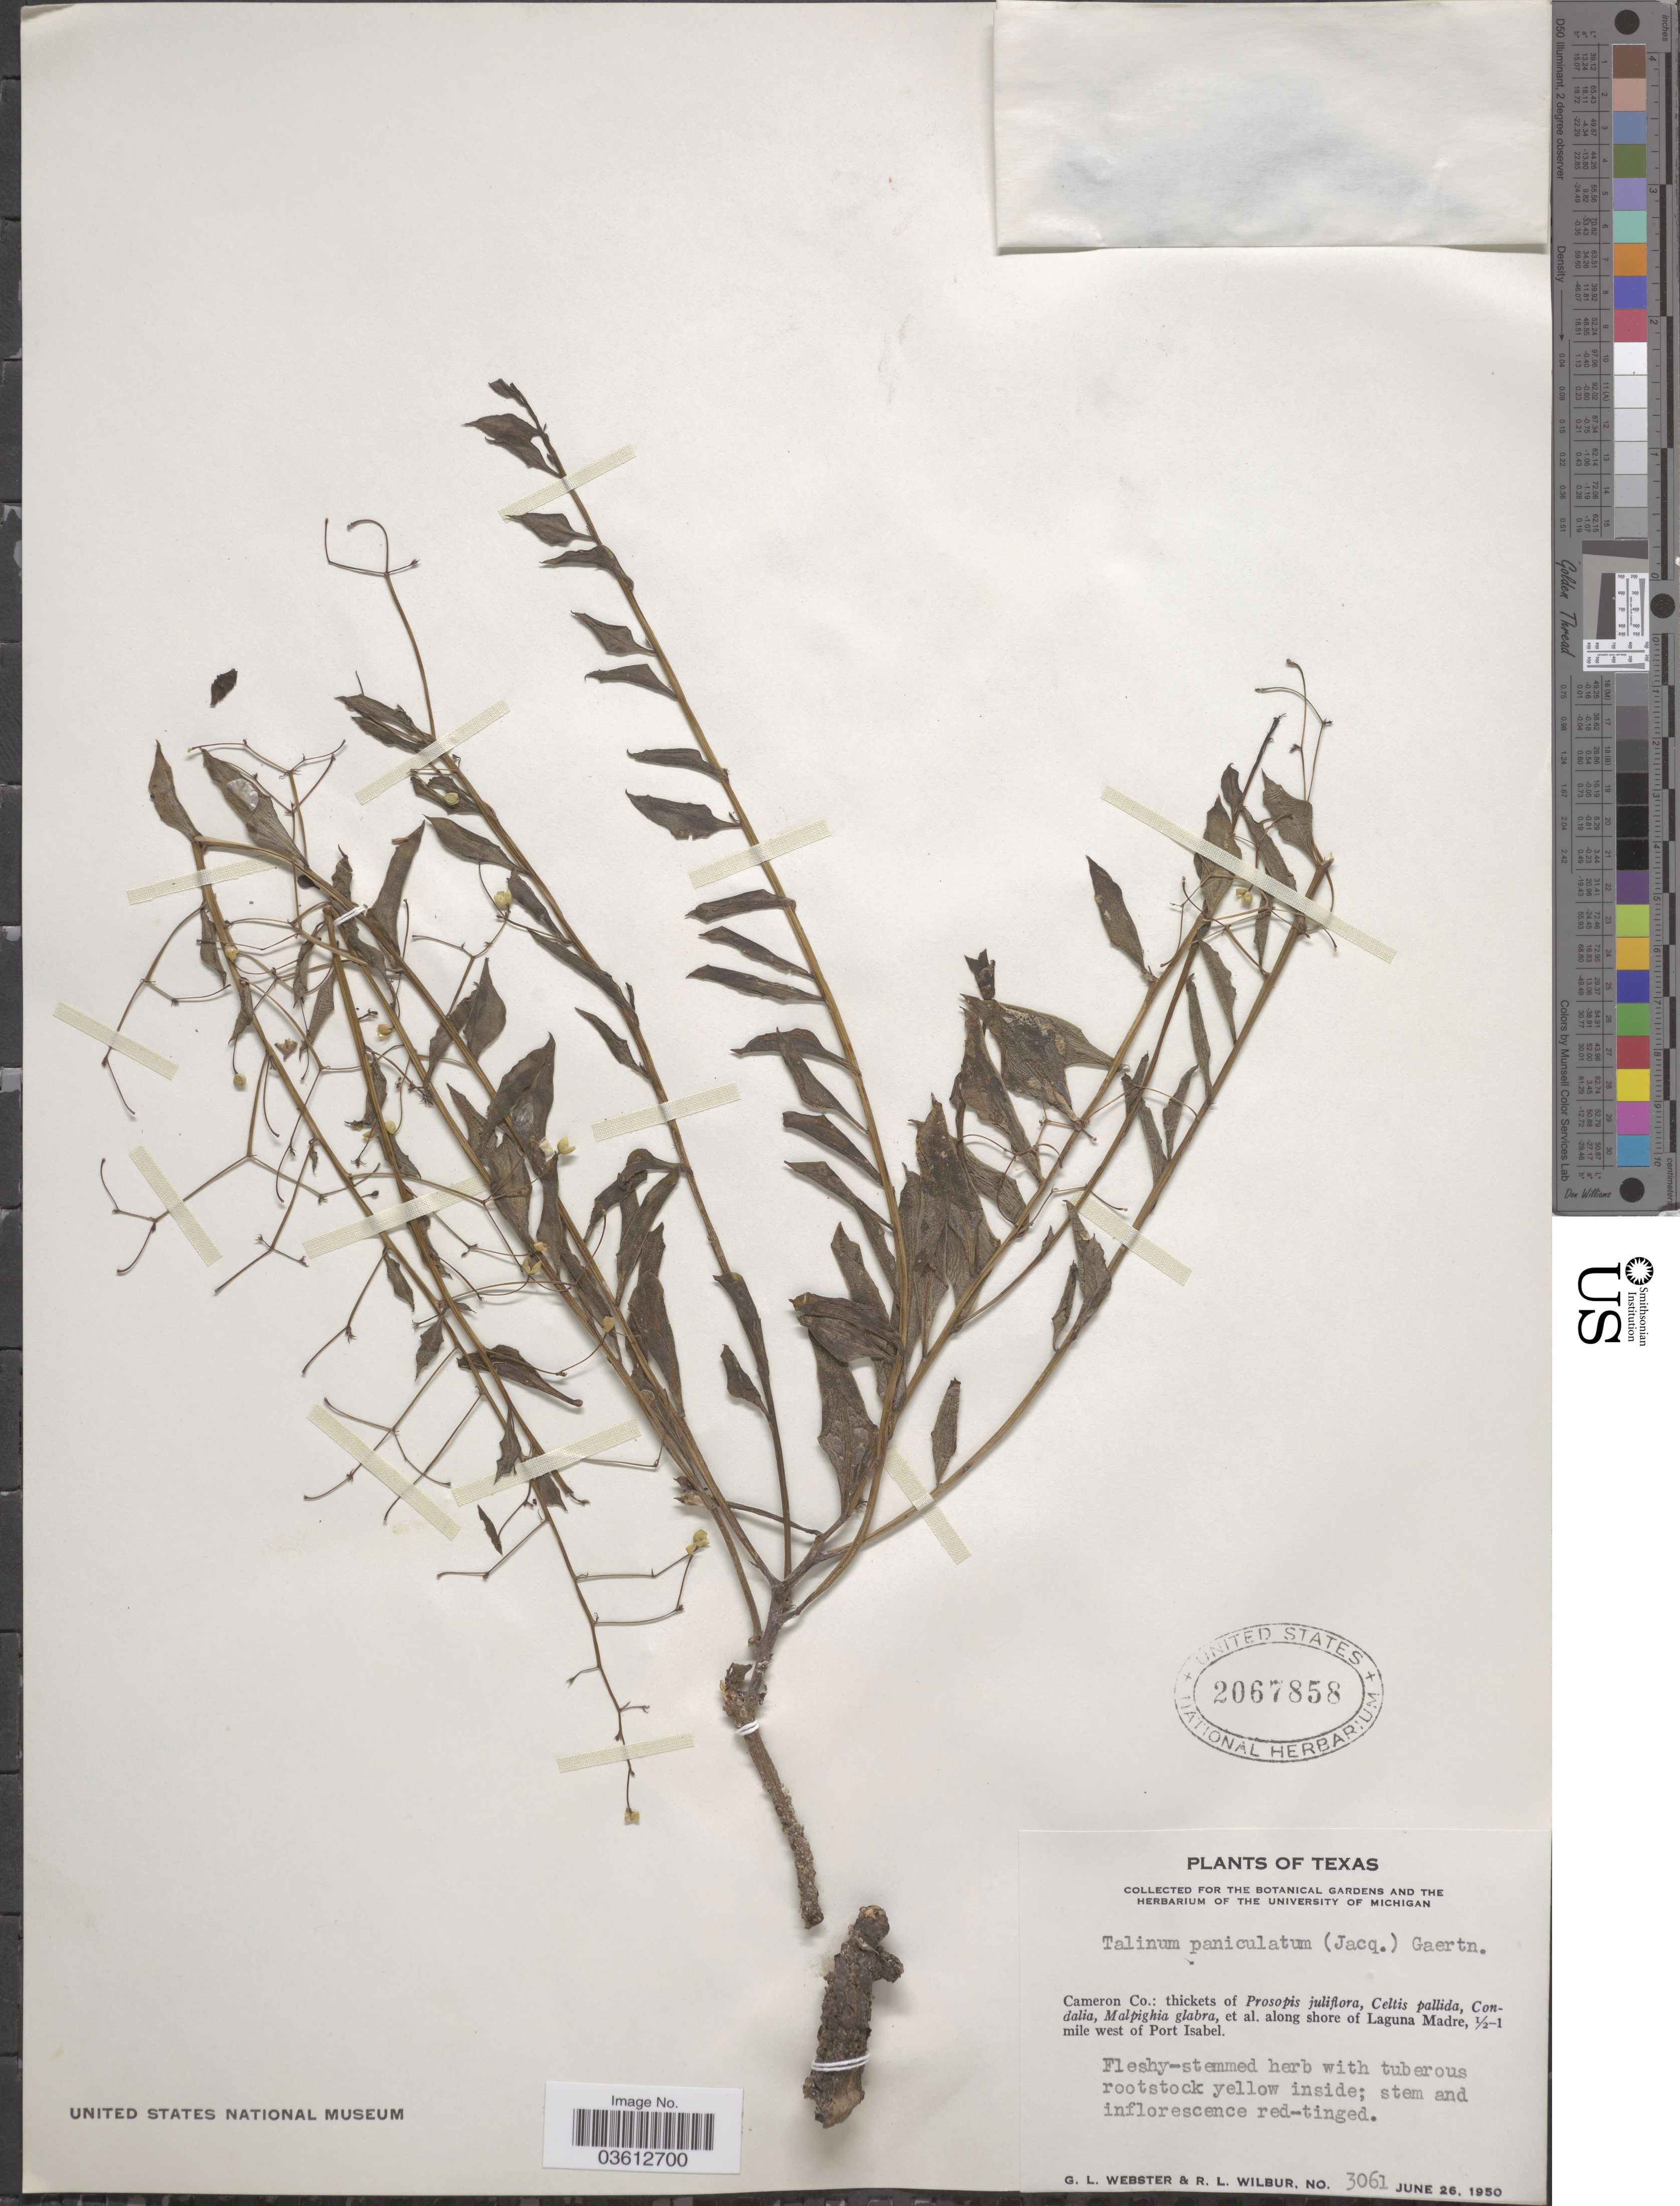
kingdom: Plantae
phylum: Tracheophyta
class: Magnoliopsida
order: Caryophyllales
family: Talinaceae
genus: Talinum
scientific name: Talinum paniculatum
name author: (Jacq.) Gaertn.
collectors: G. L. Webster & R. L. Wilbur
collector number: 3061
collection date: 1950-06-26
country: United States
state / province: Texas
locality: Cameron Co, along shore of Laguna Madre, ½-1 mile west of Port Isabel.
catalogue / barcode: US 2067858